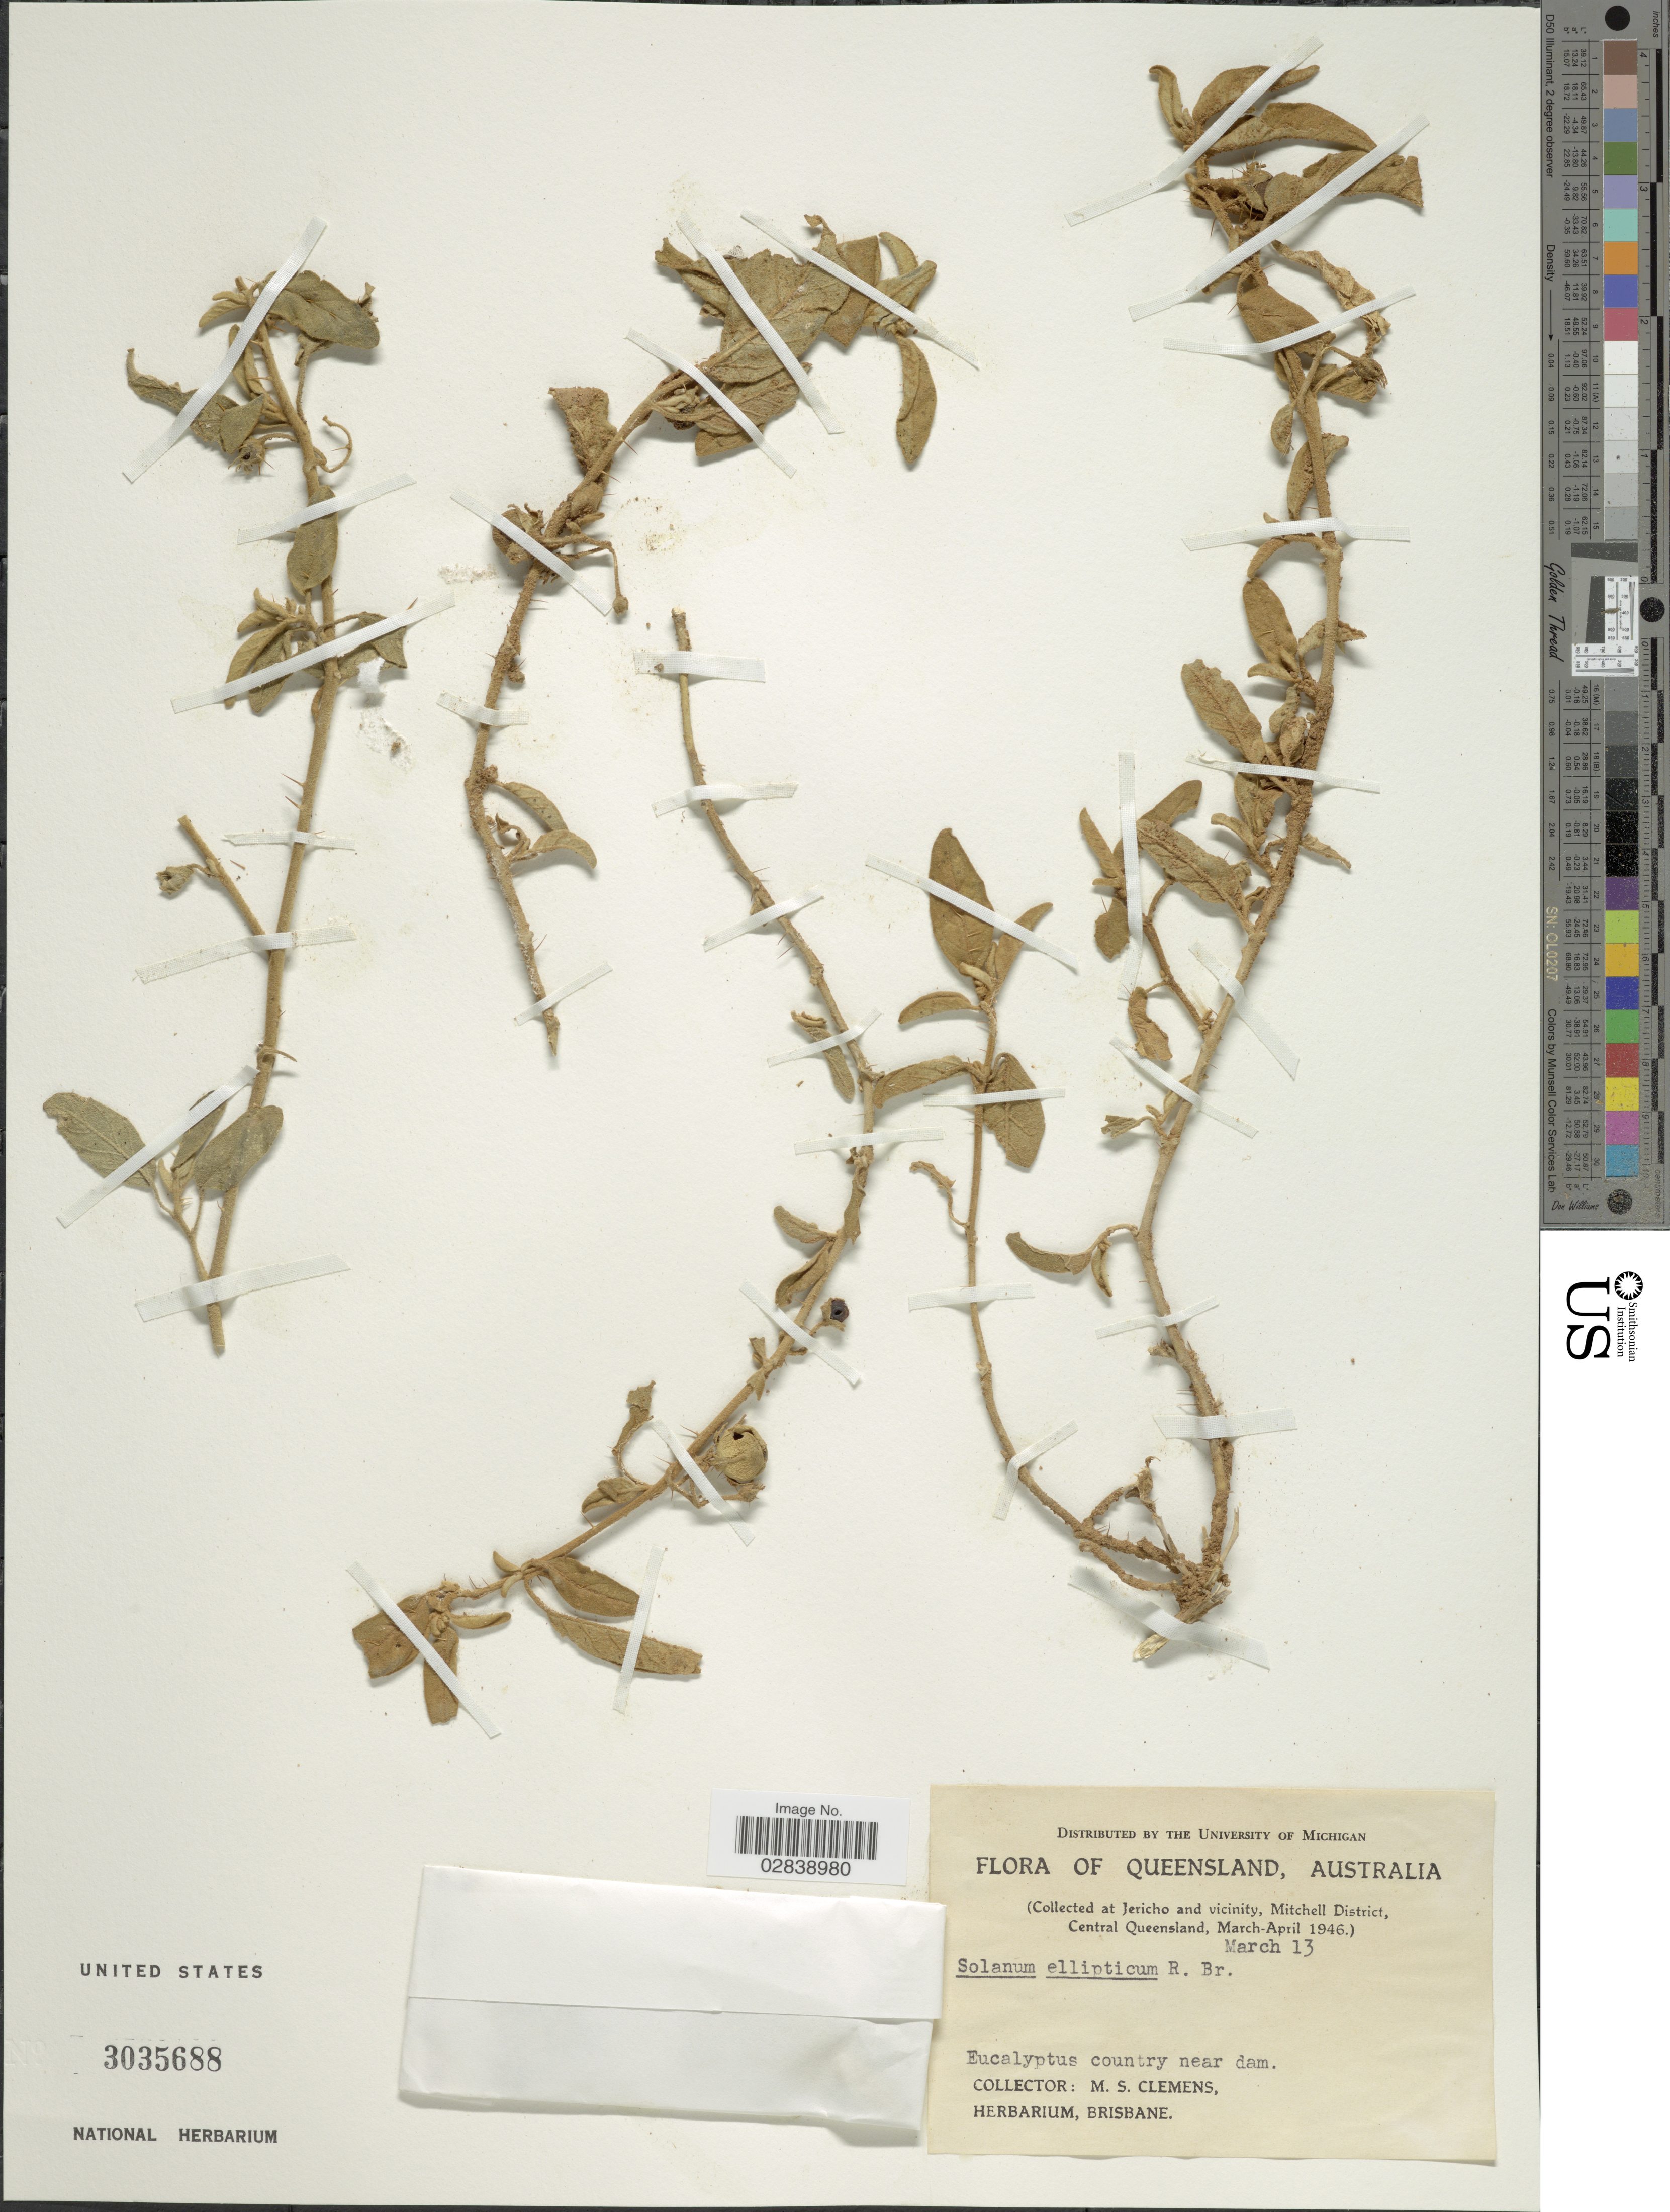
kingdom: Plantae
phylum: Tracheophyta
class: Magnoliopsida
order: Solanales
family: Solanaceae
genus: Solanum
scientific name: Solanum ellipticum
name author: R. Br.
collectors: M. S. Clemens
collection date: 1946-03-13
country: Australia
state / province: Queensland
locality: Jericho and vicinity, Mitchell District, Central Queensland.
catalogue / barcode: US 3035688